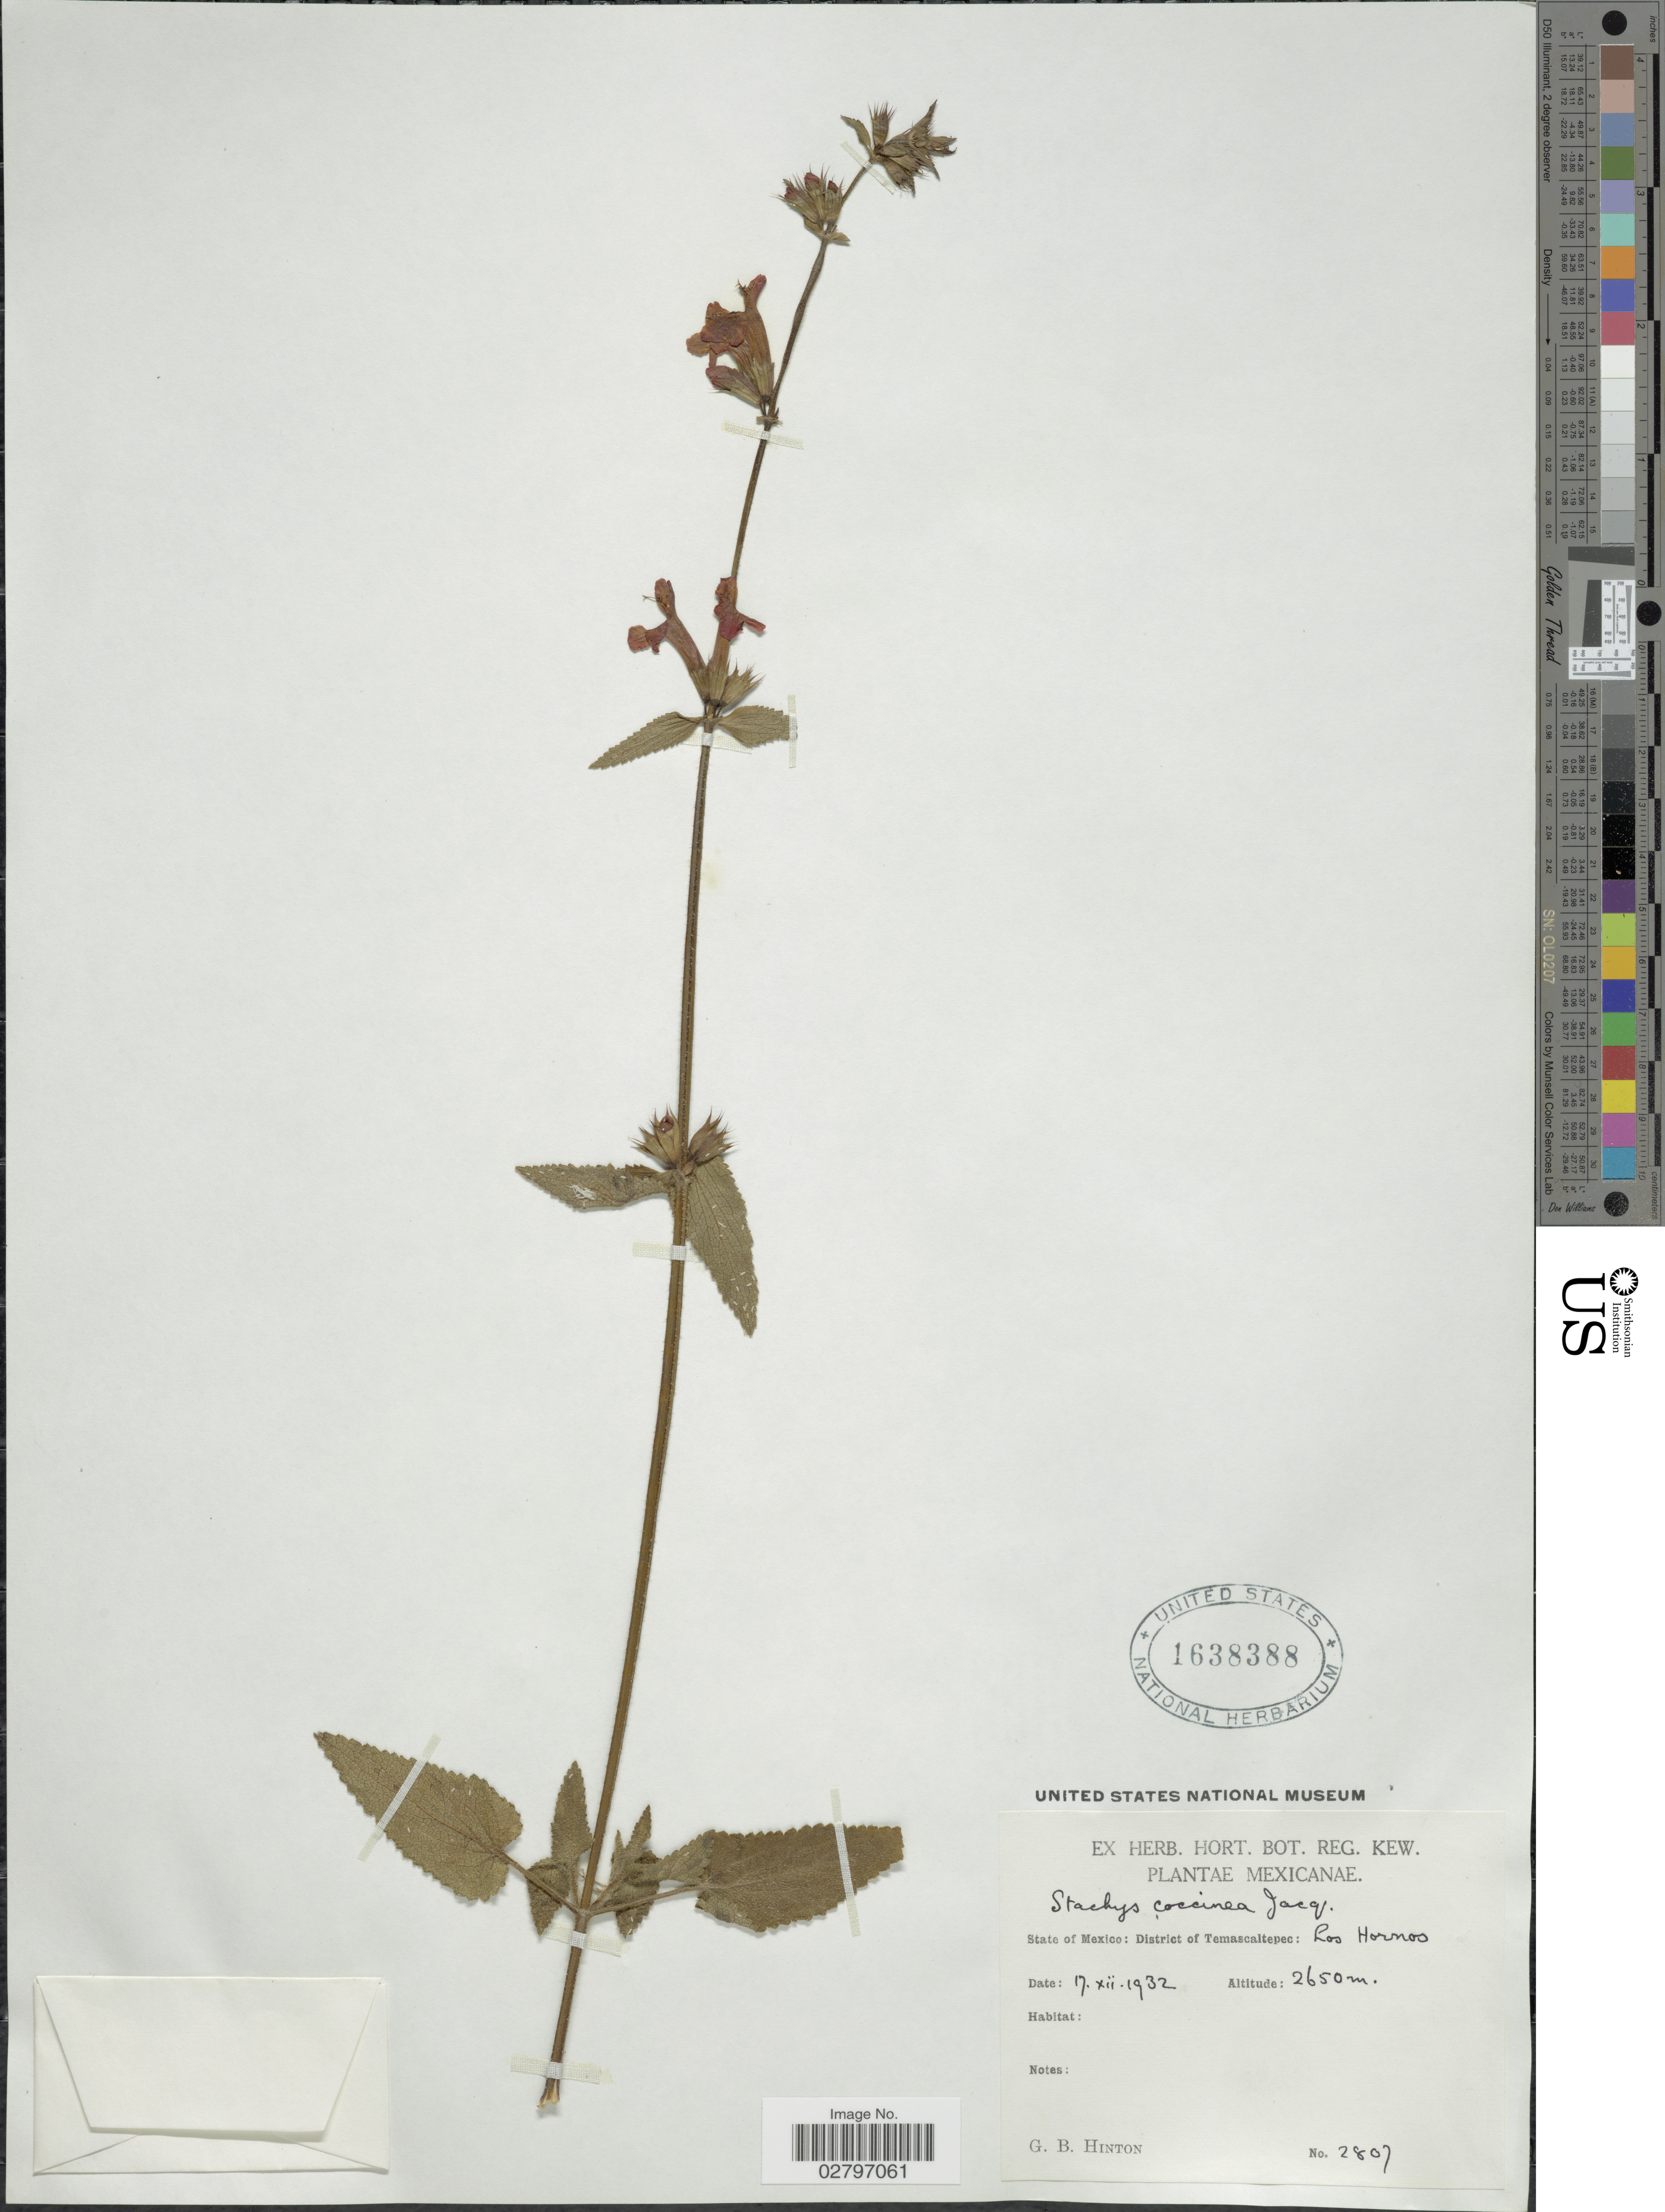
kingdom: Plantae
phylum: Tracheophyta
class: Magnoliopsida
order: Lamiales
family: Lamiaceae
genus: Stachys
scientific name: Stachys coccinea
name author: Ortega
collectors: G. B. Hinton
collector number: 2807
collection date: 1932-12-17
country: Mexico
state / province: México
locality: District of Temascaltepec: Los Hornos.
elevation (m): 2650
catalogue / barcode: US 1638388